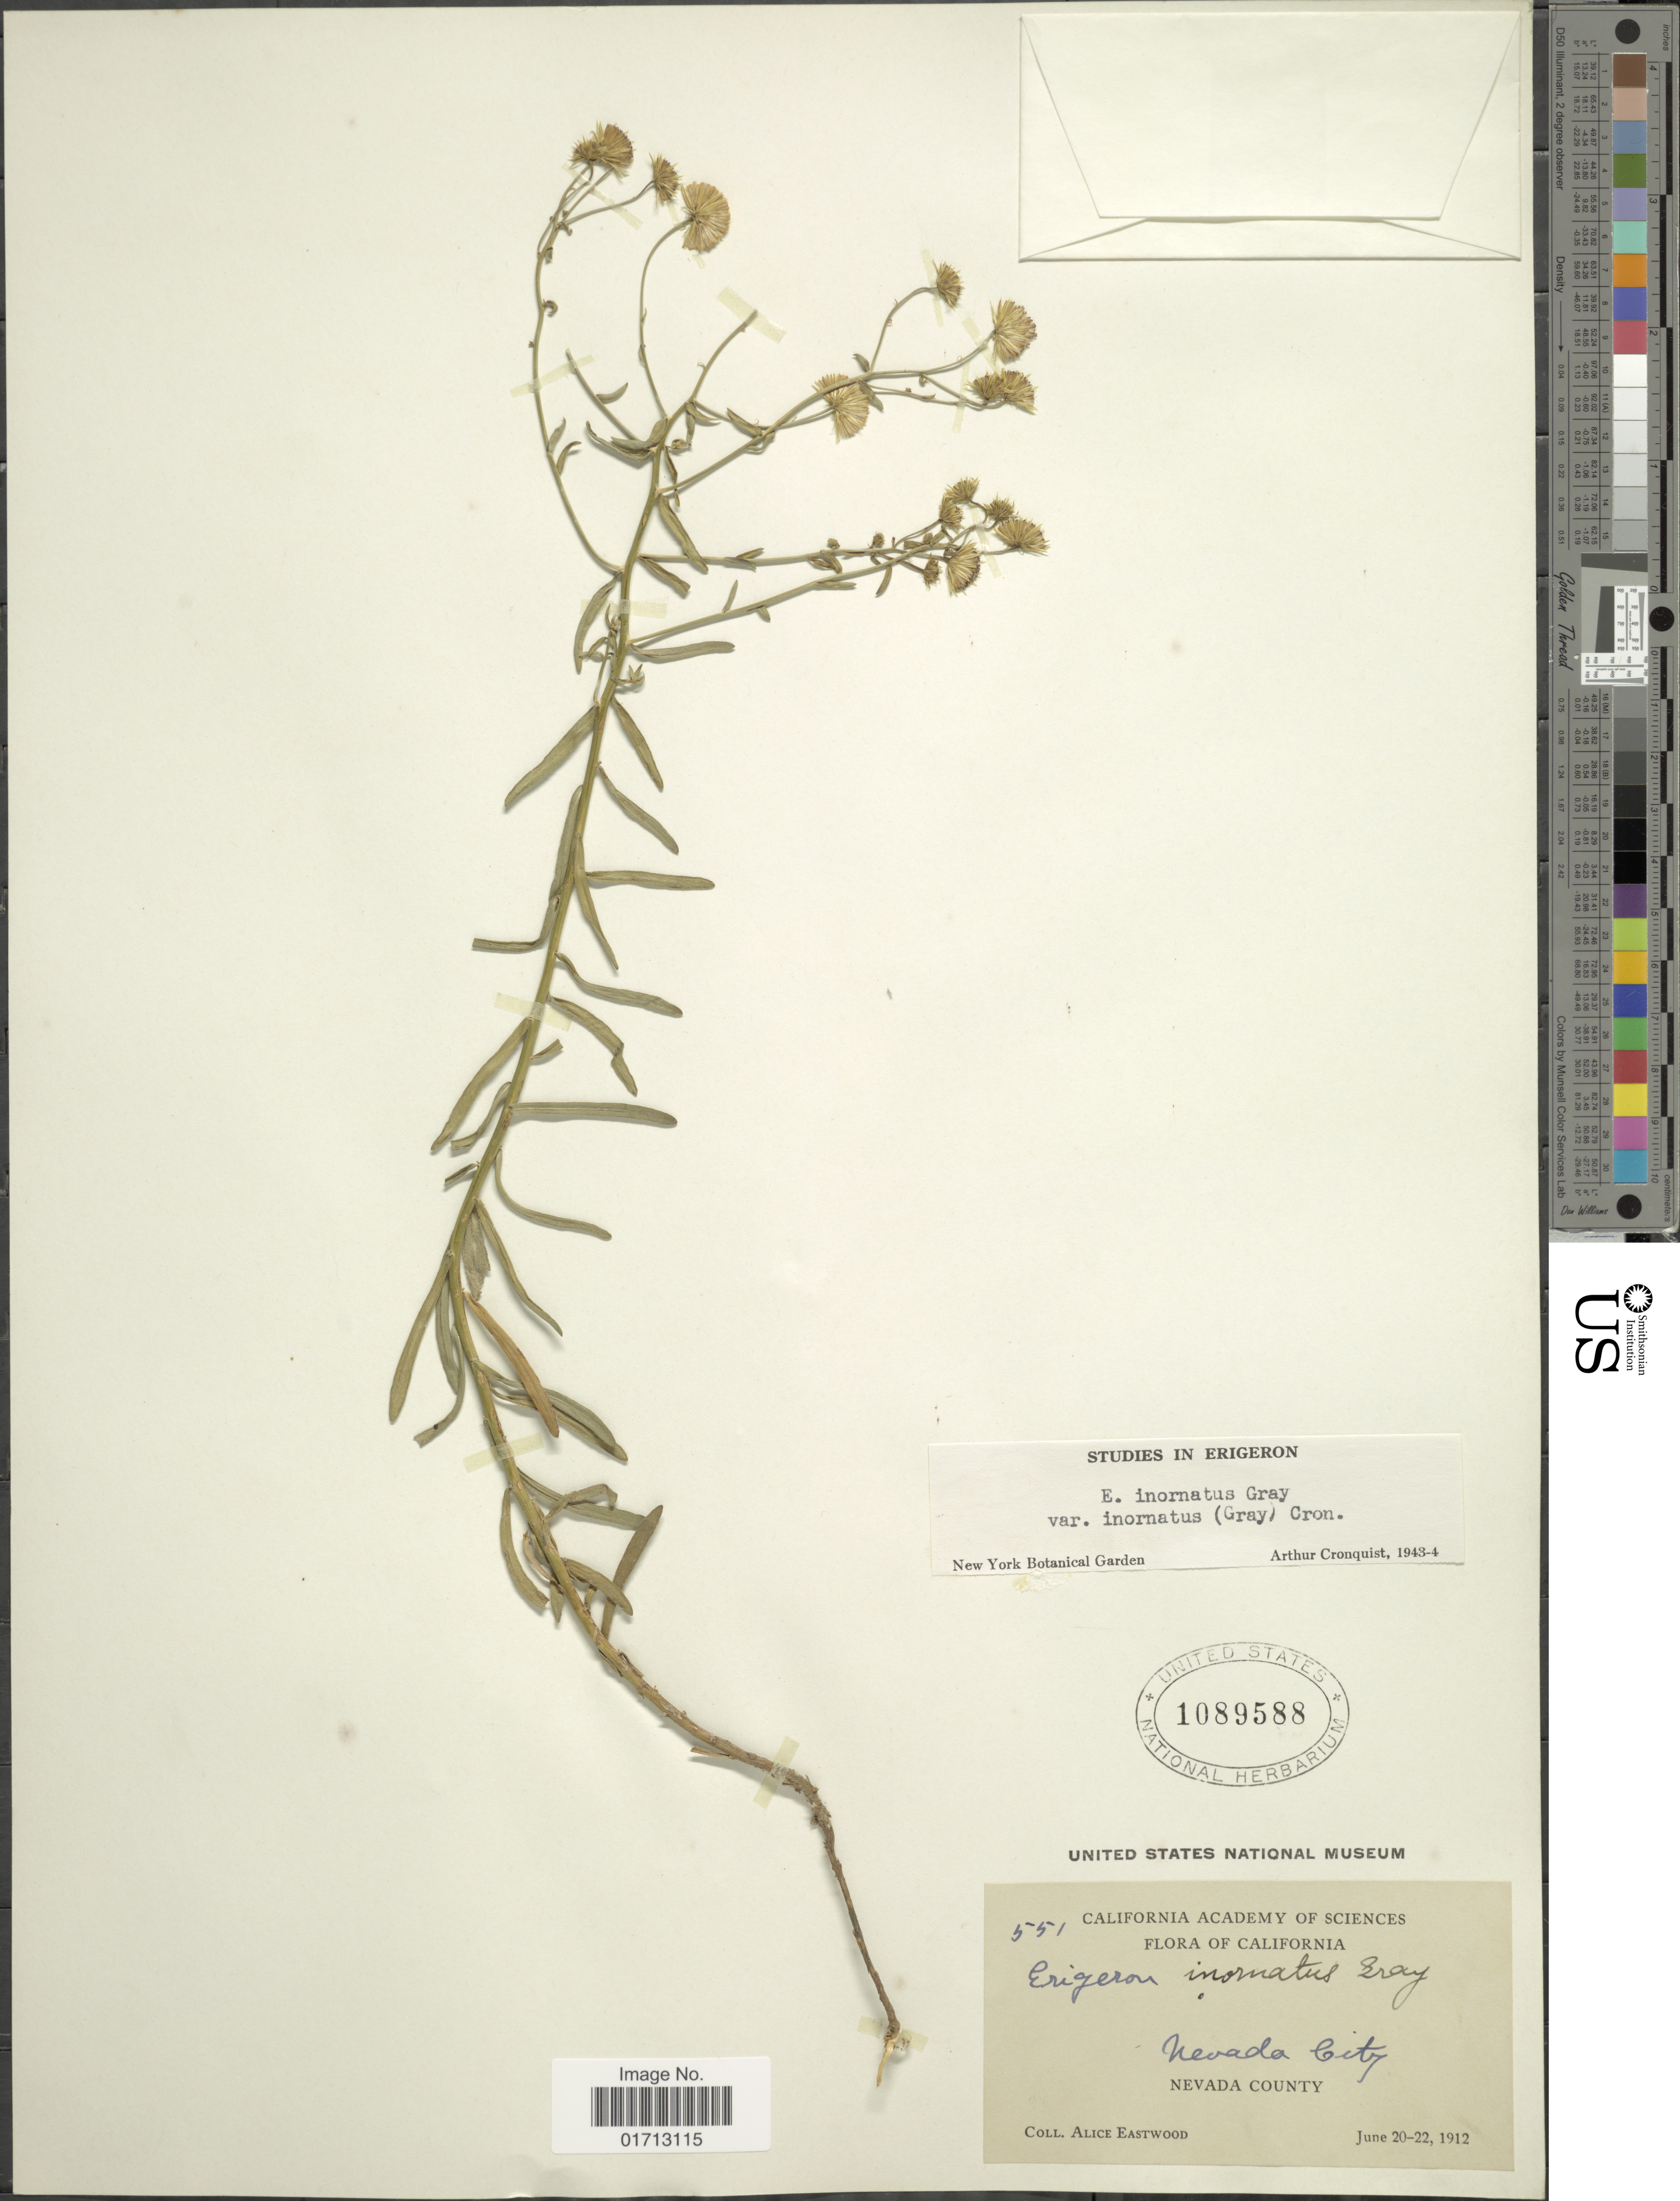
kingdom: Plantae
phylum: Tracheophyta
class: Magnoliopsida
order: Asterales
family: Asteraceae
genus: Erigeron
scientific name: Erigeron inornatus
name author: (A. Gray) A. Gray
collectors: A. Eastwood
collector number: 551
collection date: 1912-06-20/1912-06-22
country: United States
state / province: California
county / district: Nevada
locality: Nevada City, Nevada County.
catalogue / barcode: US 1089588